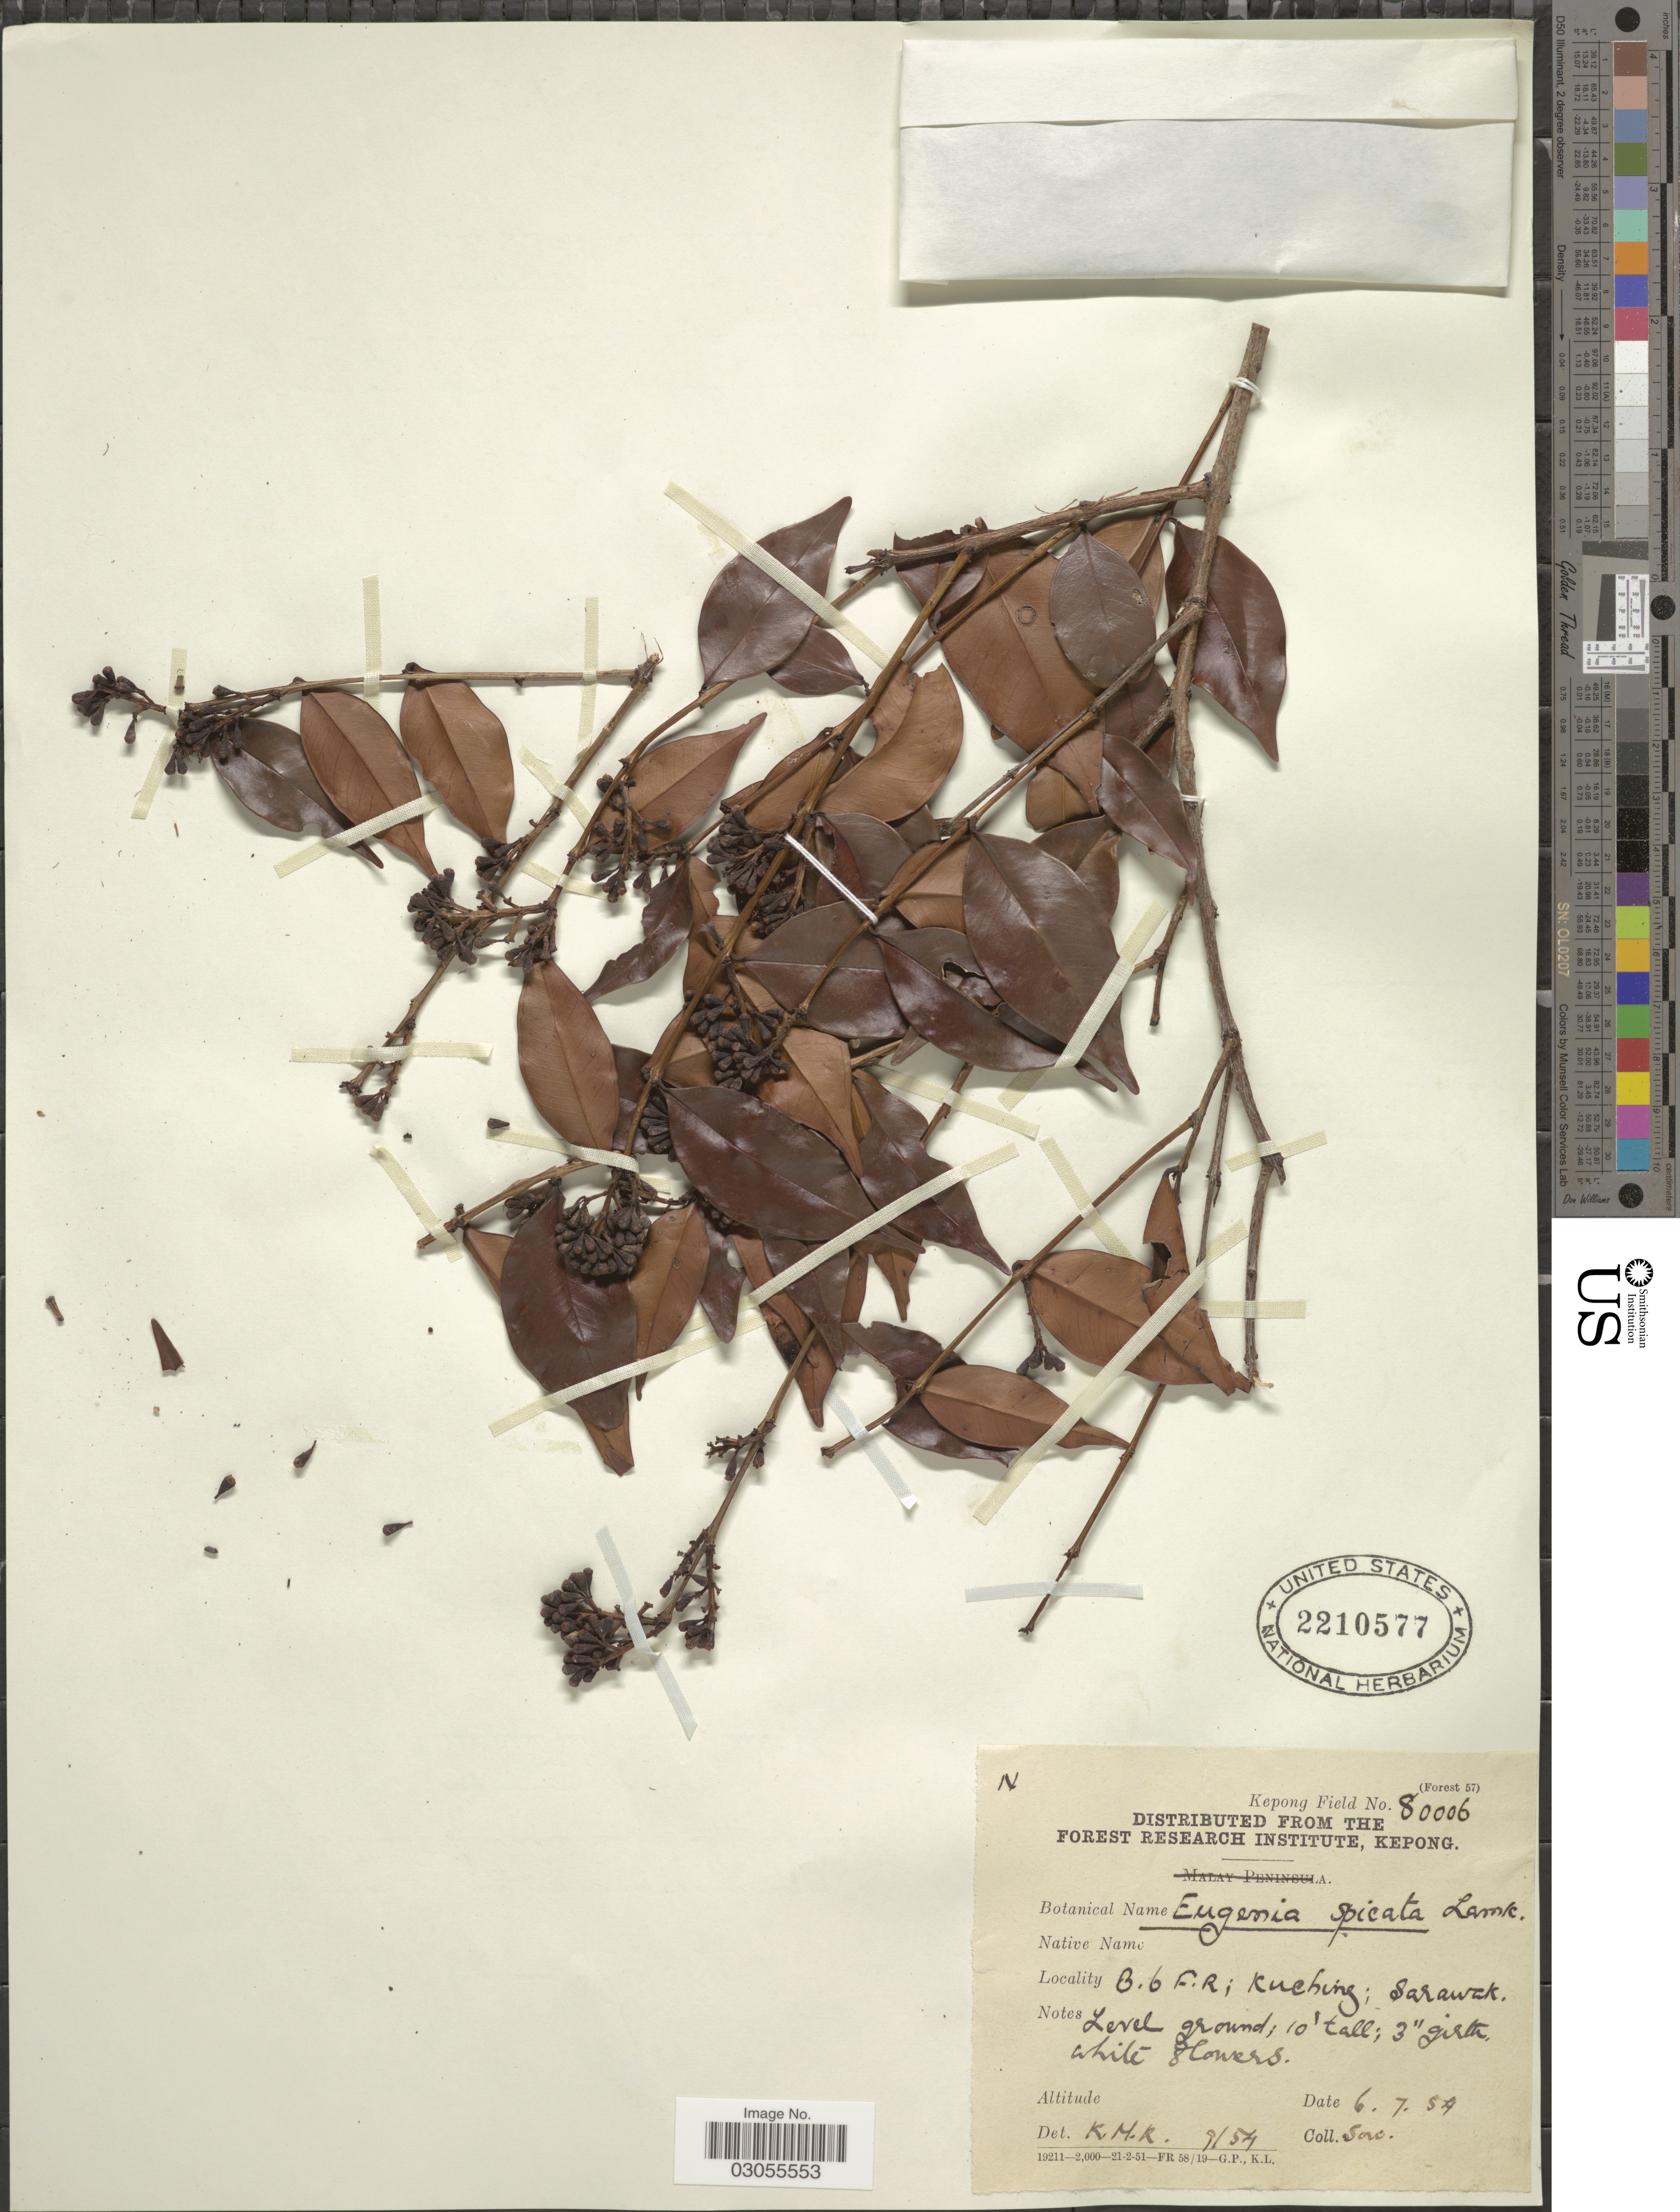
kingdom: Plantae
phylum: Tracheophyta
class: Magnoliopsida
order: Myrtales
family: Myrtaceae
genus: Syzygium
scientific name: Syzygium zeylanicum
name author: (L.) DC.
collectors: Sore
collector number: Kepong Field 80006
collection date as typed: Transcribed d/m/y: 6/7/54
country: Malaysia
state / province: Sarawak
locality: B. 6. F. R; Kuching.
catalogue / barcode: US 2210577